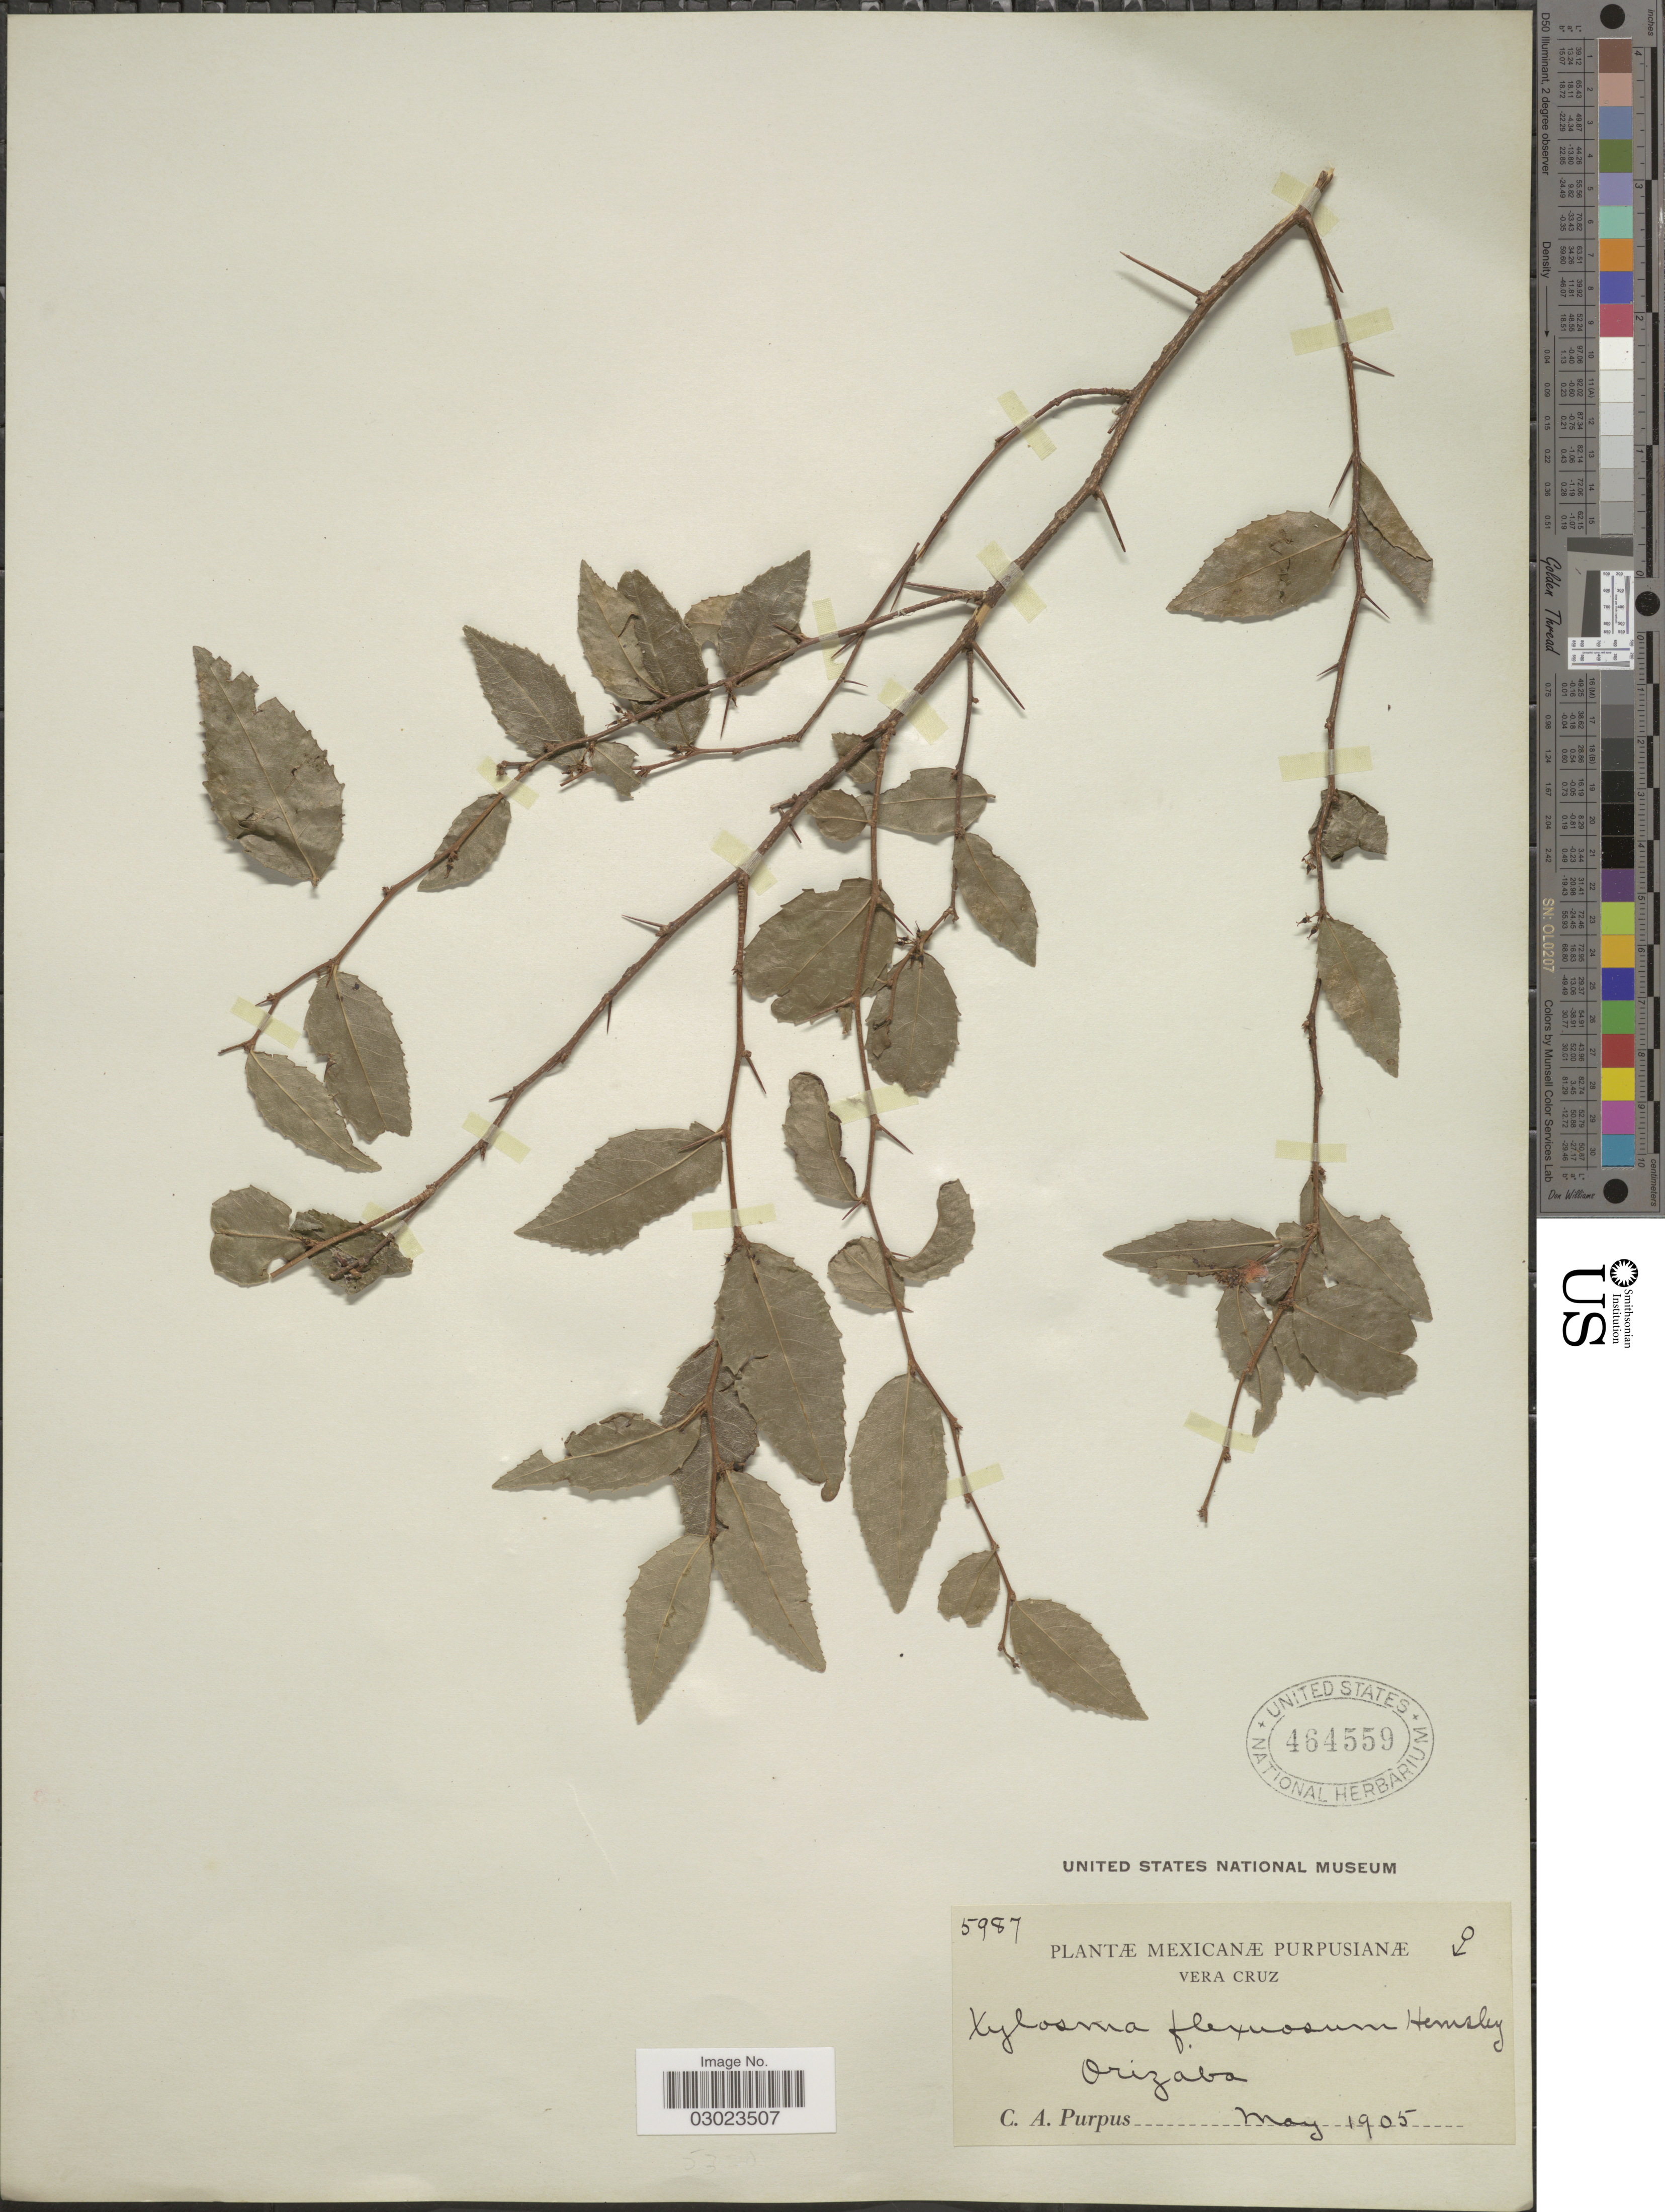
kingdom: Plantae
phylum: Tracheophyta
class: Magnoliopsida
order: Malpighiales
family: Salicaceae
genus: Xylosma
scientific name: Xylosma flexuosa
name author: (Kunth) Hemsl.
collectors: C. A. Purpus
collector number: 5987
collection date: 1905-05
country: Mexico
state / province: Veracruz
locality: Vera Cruz, Orizaba.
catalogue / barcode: US 464559